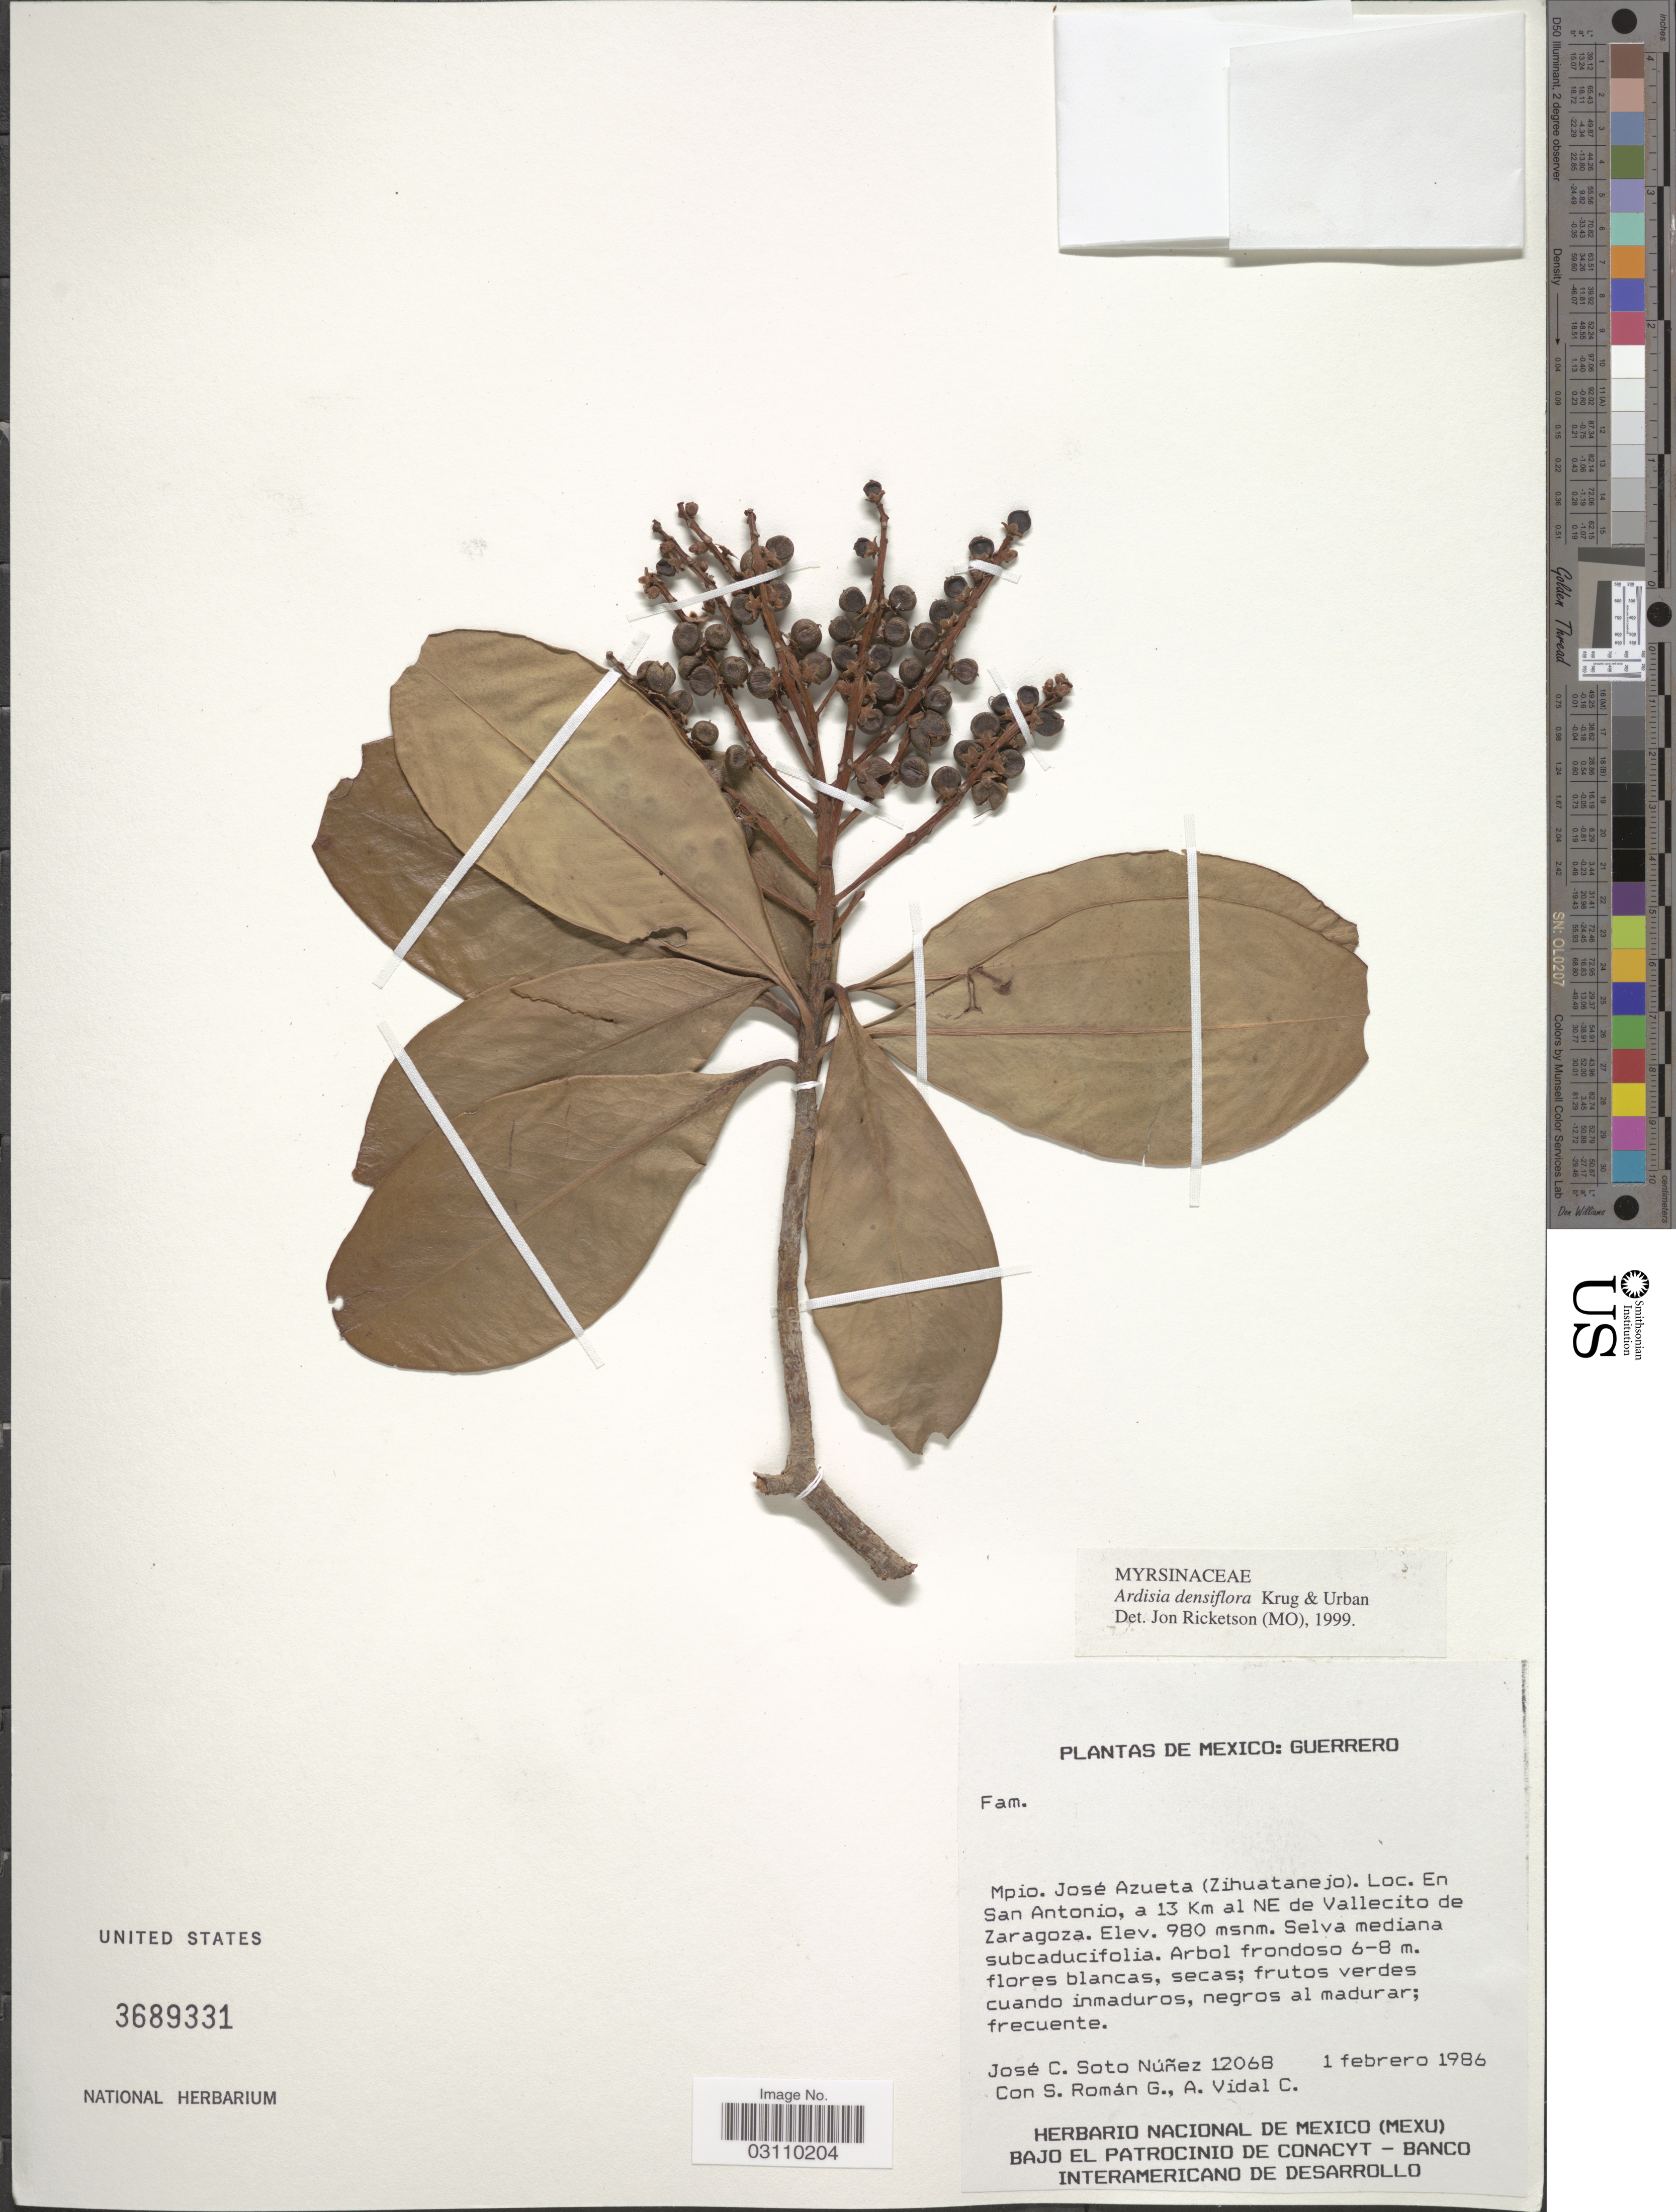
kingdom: Plantae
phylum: Tracheophyta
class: Magnoliopsida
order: Ericales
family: Primulaceae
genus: Ardisia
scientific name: Ardisia densiflora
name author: Krug & Urb.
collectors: J. Soto, S. Román G. & A. Vidal C.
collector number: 12068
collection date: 1986-02-01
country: Mexico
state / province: Guerrero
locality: Mpio. José Azueta (Zihuatanejo). En San Antonio, a 13 Km al NE de Vallecito de Zaragoza.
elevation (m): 980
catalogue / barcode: US 3689331